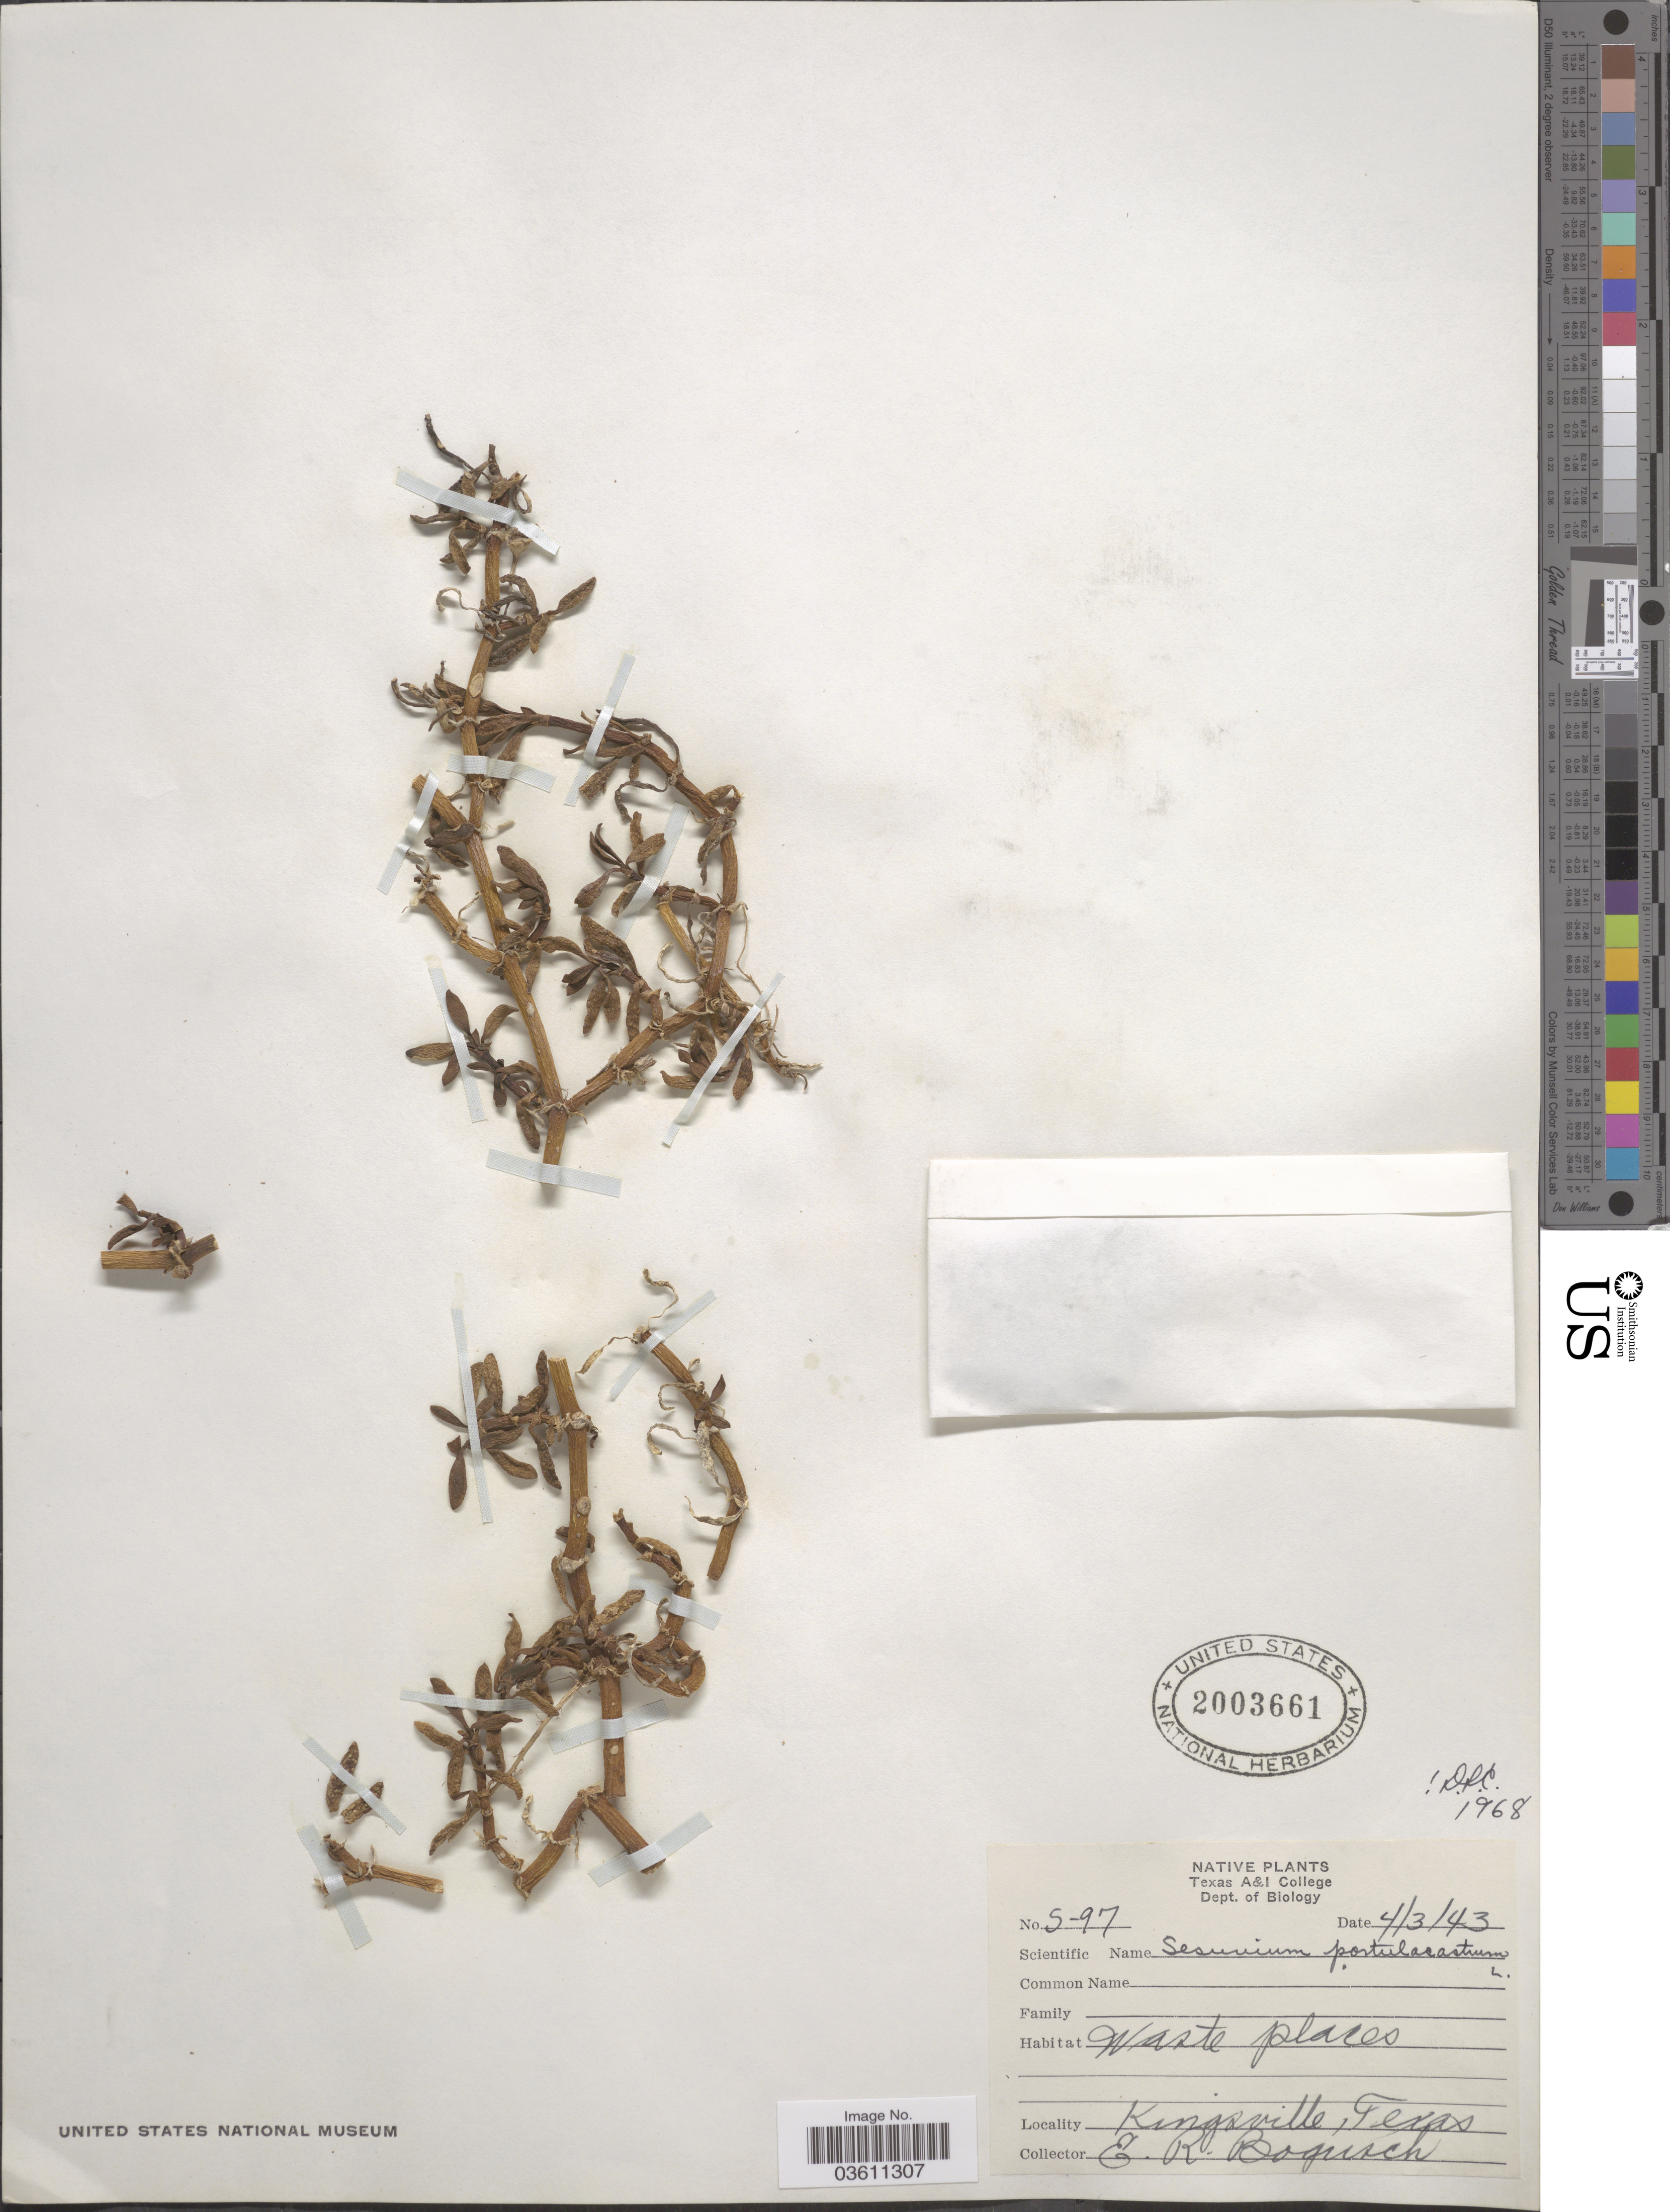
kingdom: Plantae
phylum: Tracheophyta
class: Magnoliopsida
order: Caryophyllales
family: Aizoaceae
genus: Sesuvium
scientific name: Sesuvium portulacastrum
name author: (L.) L.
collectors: E. Bogusch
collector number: S-97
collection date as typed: Transcribed d/m/y: 3/4/43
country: United States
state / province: Texas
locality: Kingsville.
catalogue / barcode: US 2003661